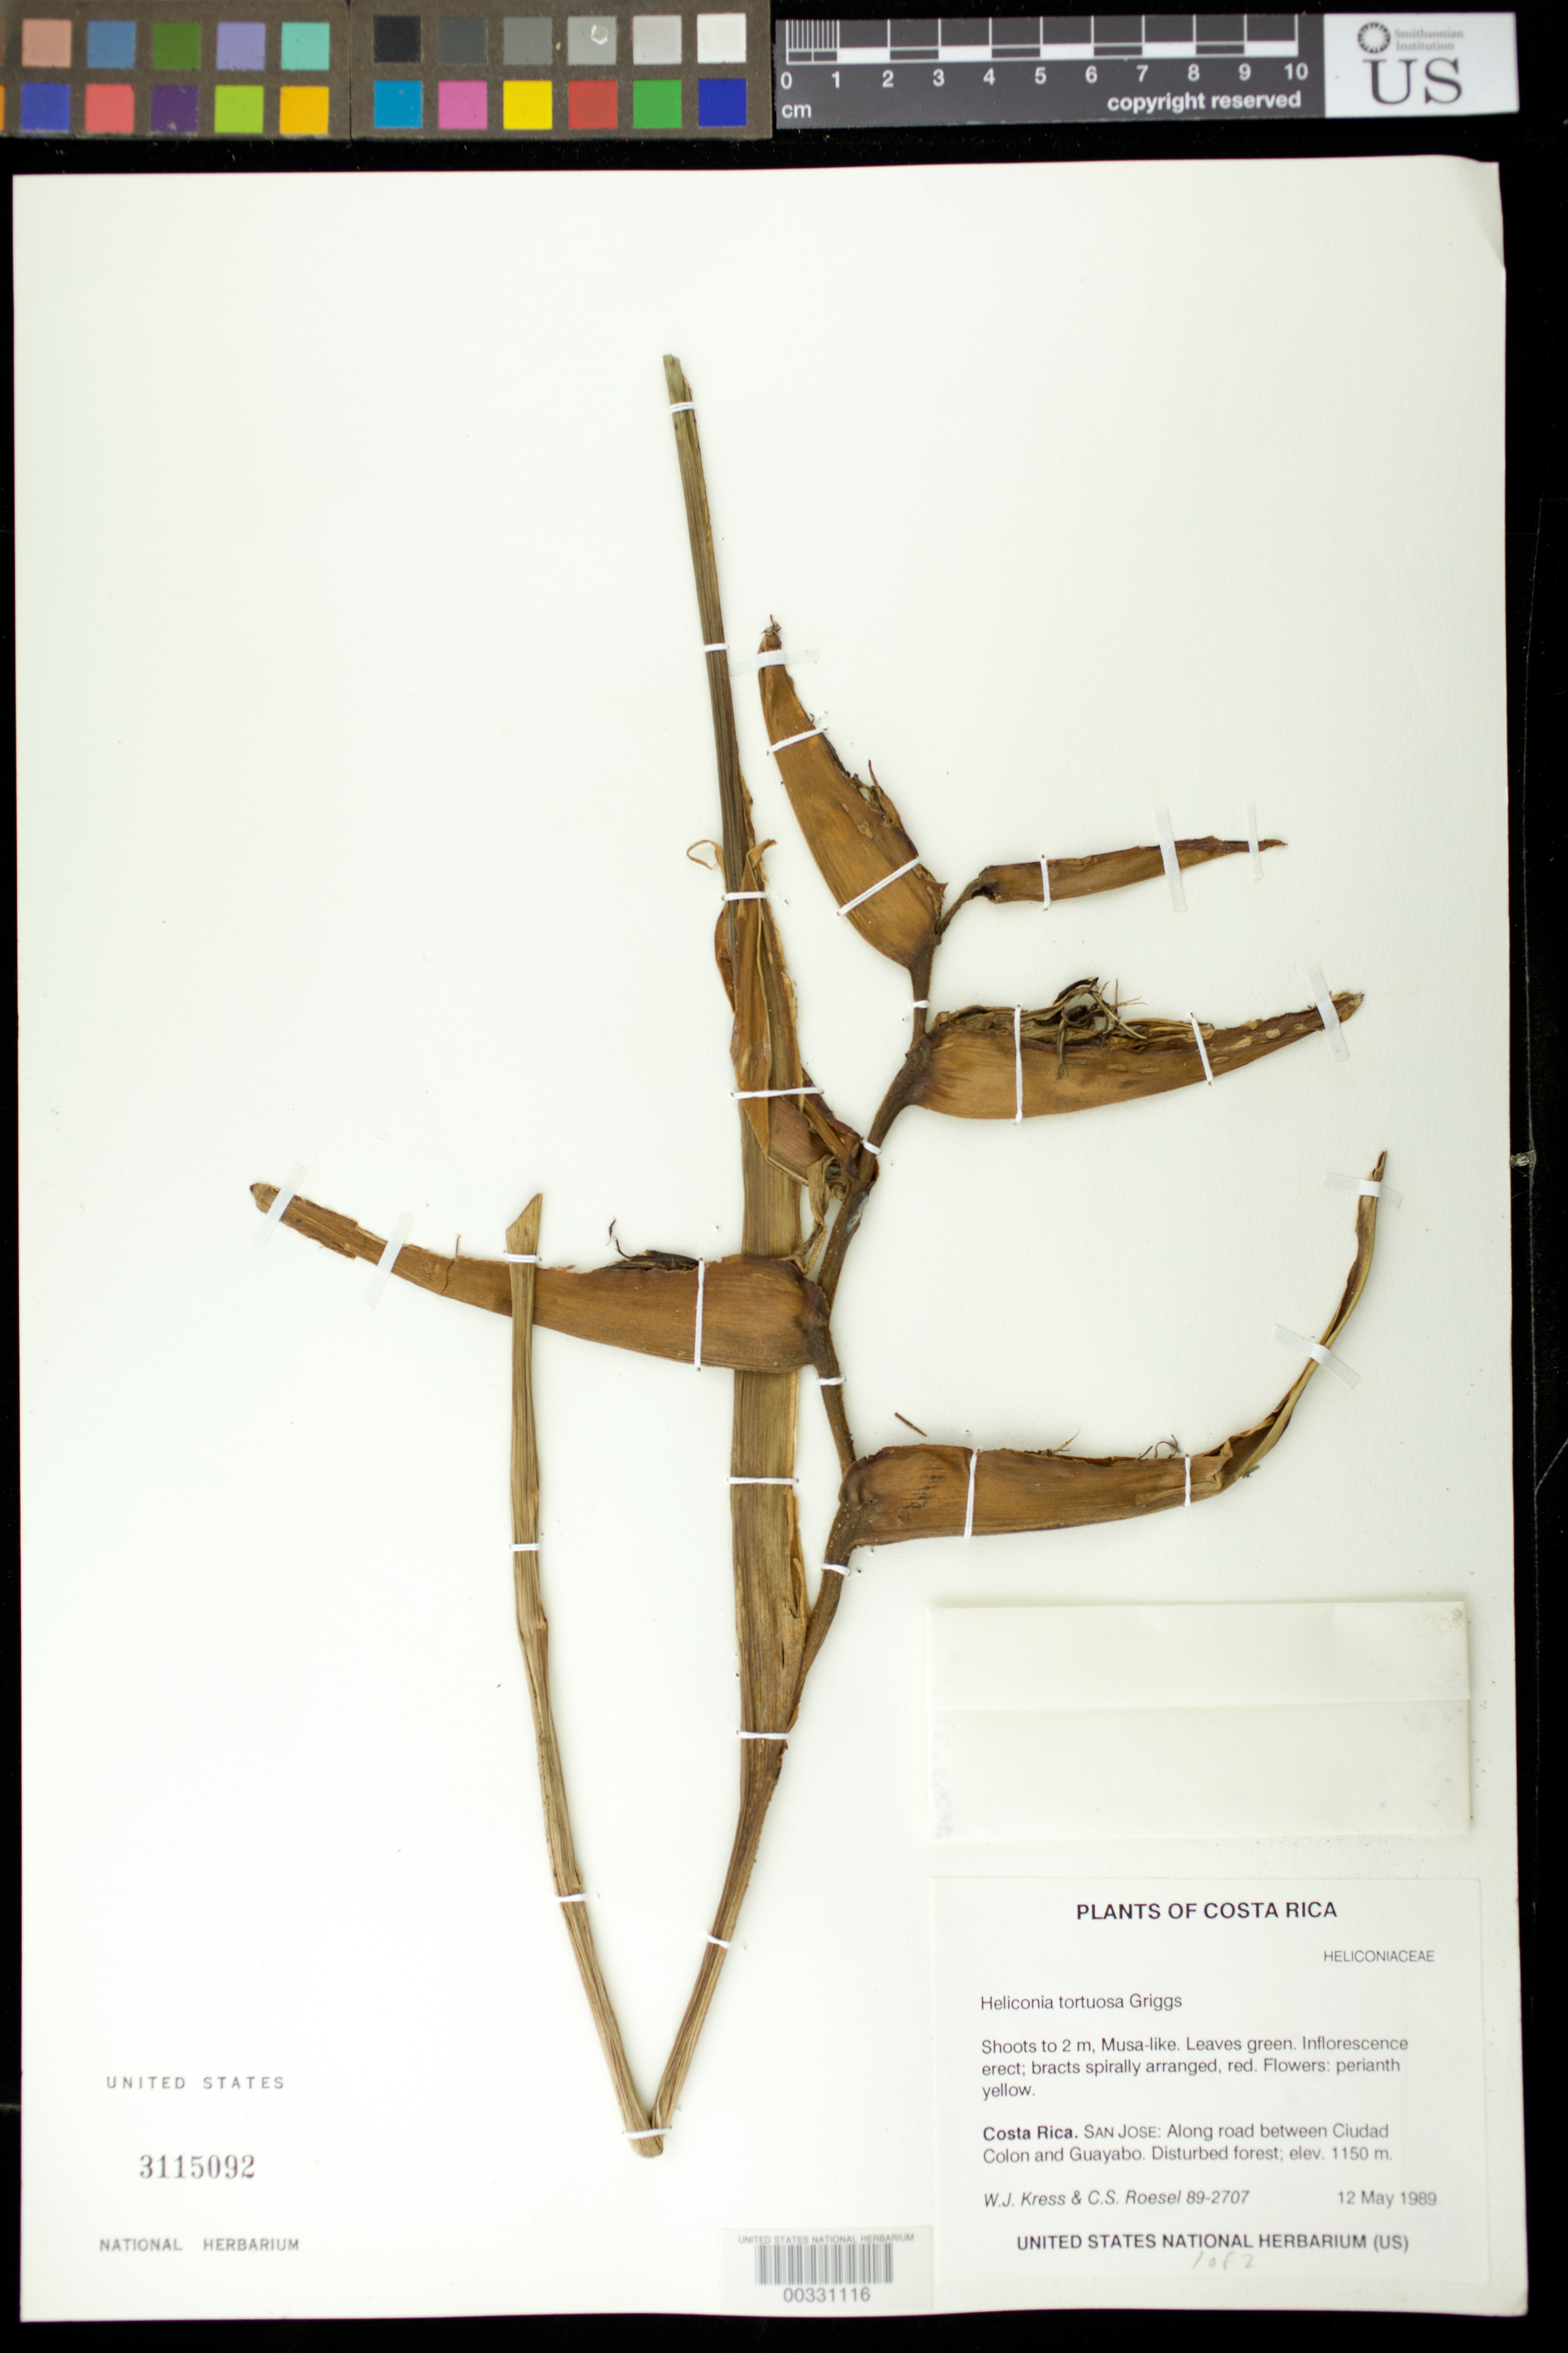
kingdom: Plantae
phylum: Tracheophyta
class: Liliopsida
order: Zingiberales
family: Heliconiaceae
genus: Heliconia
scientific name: Heliconia tortuosa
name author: R.F. Griggs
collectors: W. J. Kress & C. S. Roesel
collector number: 89-2707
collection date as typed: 12 May 1989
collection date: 1989-05-12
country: Costa Rica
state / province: San José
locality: Along road between ciudad colon and guayabo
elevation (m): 1150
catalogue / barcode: US 3115092